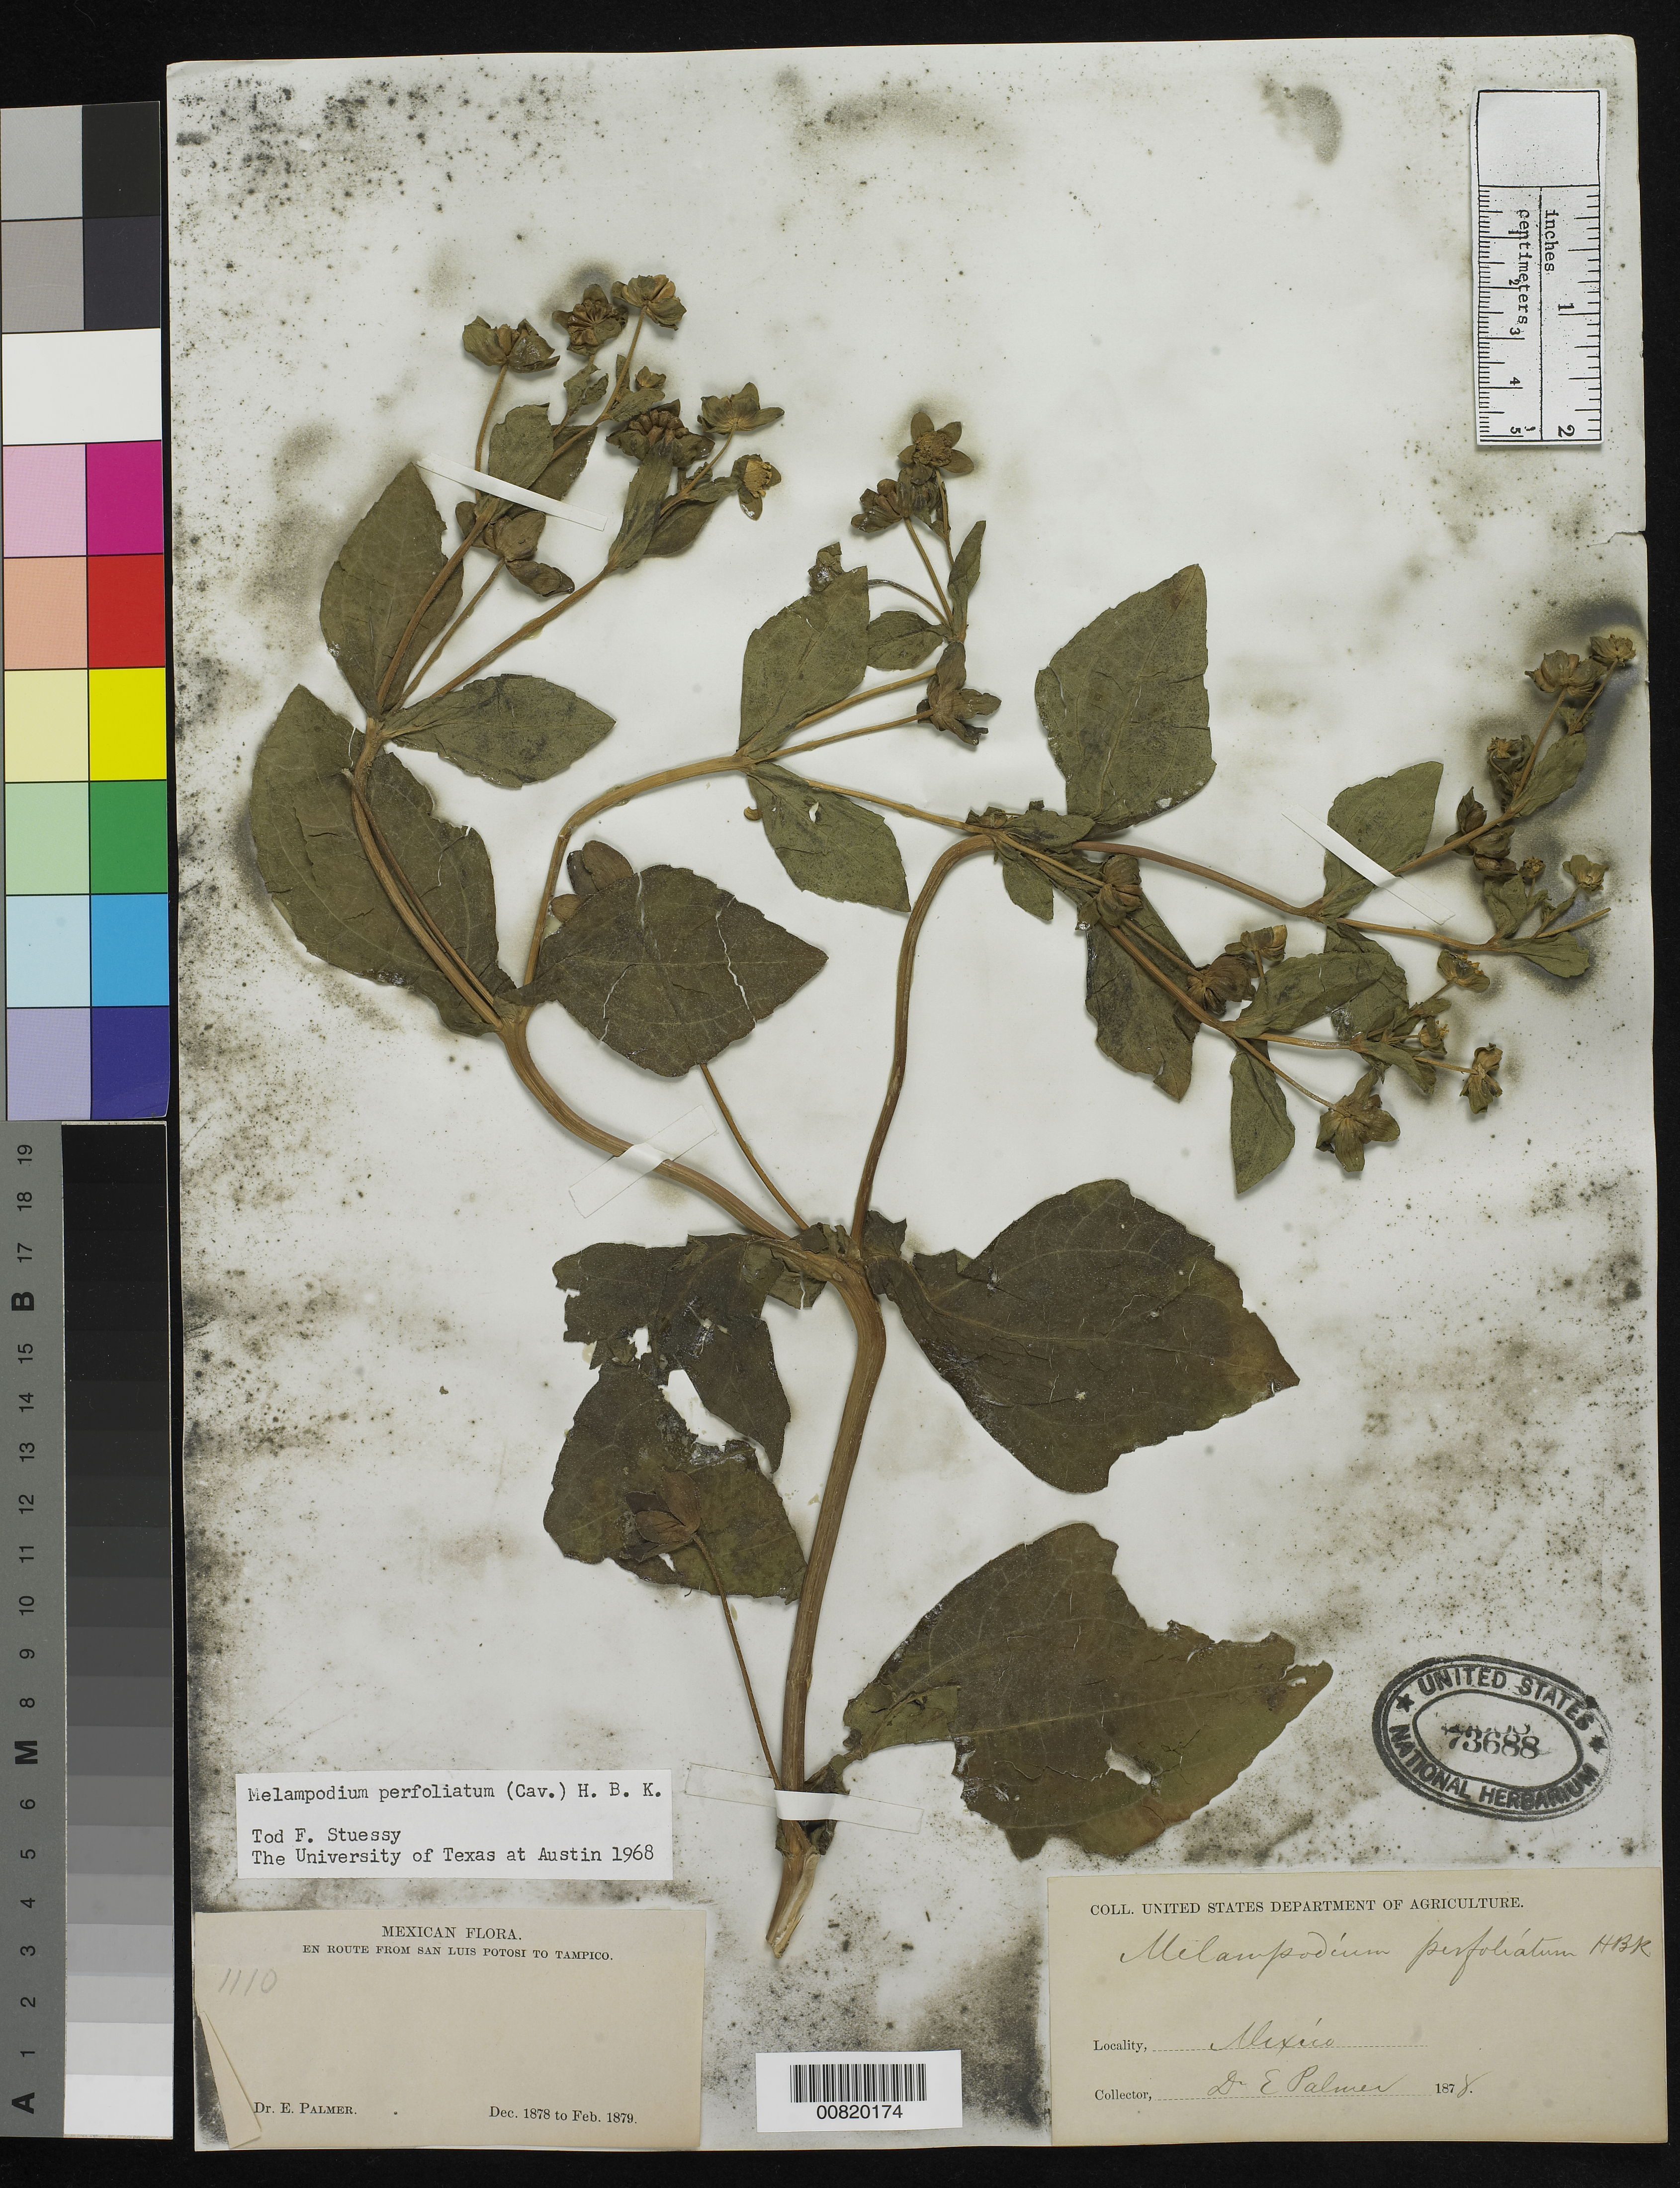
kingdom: Plantae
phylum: Tracheophyta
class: Magnoliopsida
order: Asterales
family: Asteraceae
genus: Melampodium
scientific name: Melampodium perfoliatum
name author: (Cav.) Kunth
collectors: E. Palmer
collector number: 1110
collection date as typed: Dec 1878 to -- Feb 1879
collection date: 1878-12/1879-02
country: Mexico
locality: En route from San Luis Potosí to Tampico, Tamaulipas.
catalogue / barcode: US 73688